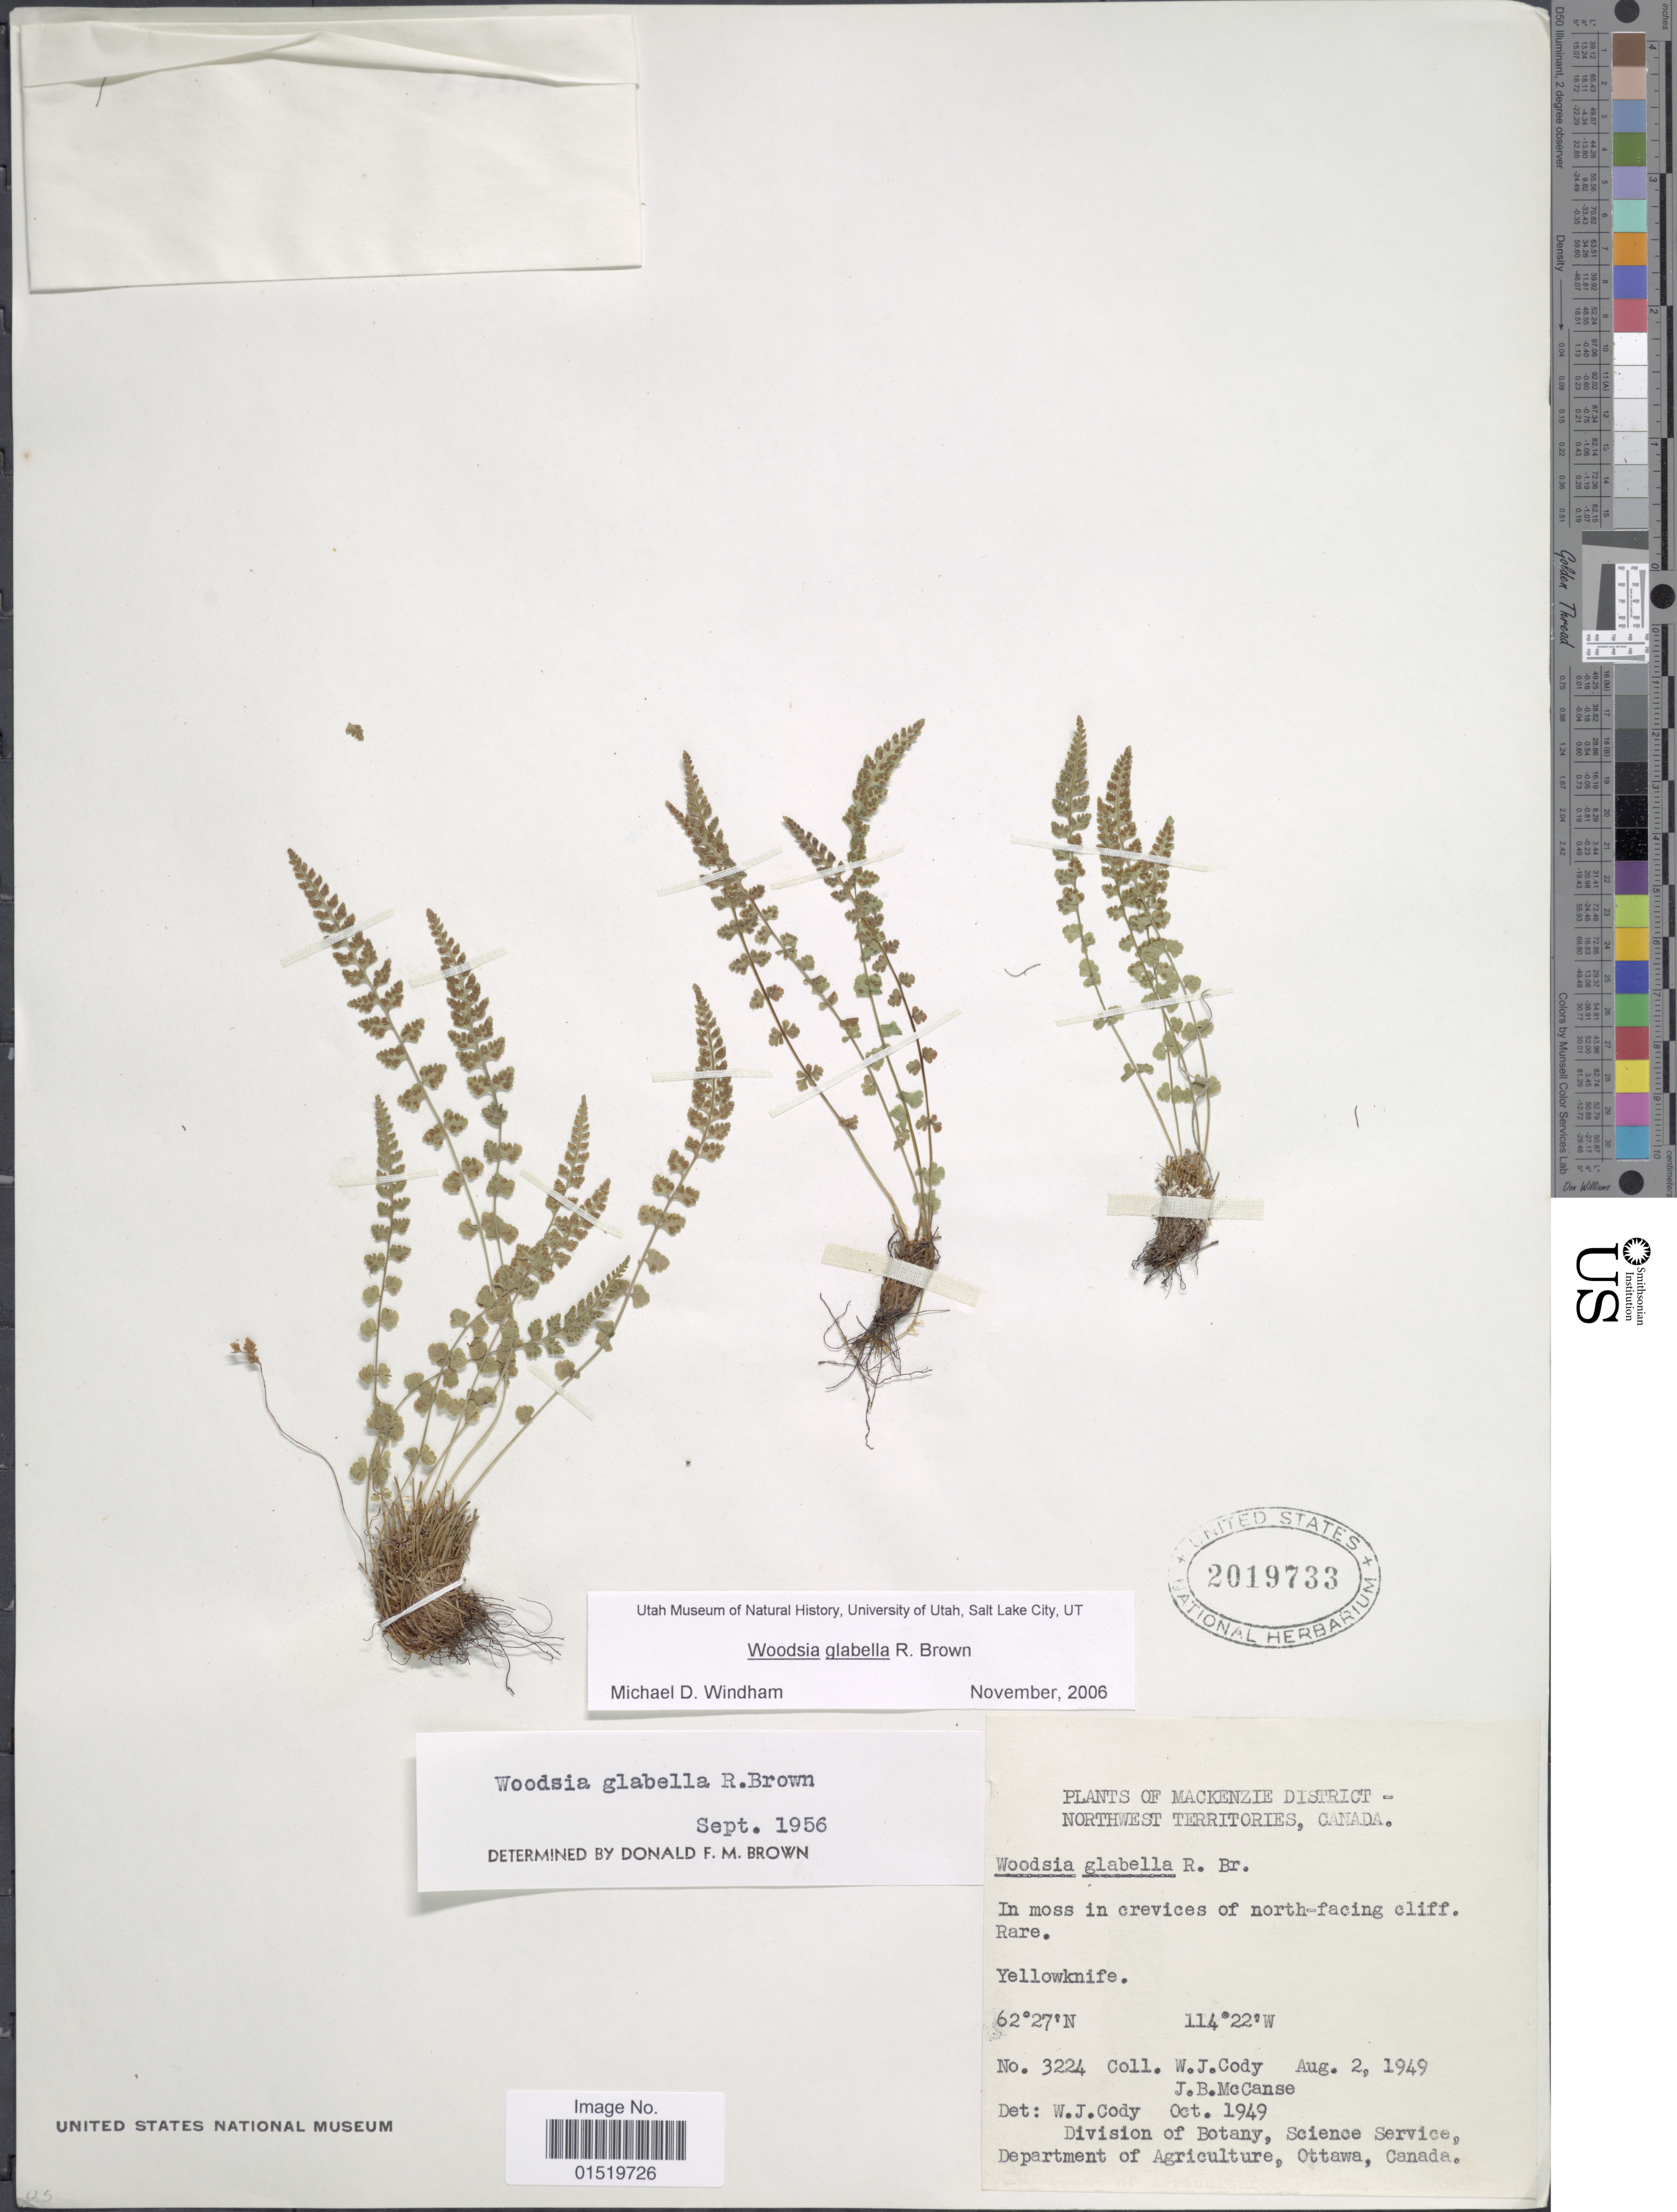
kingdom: Plantae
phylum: Tracheophyta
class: Polypodiopsida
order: Polypodiales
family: Woodsiaceae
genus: Woodsia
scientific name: Woodsia glabella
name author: R. Br.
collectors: W. Cody & J. McCanse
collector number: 3224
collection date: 1949-08-02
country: Canada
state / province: Northwest Territories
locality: Mackenzie District, Yellowknife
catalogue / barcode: US 2019733